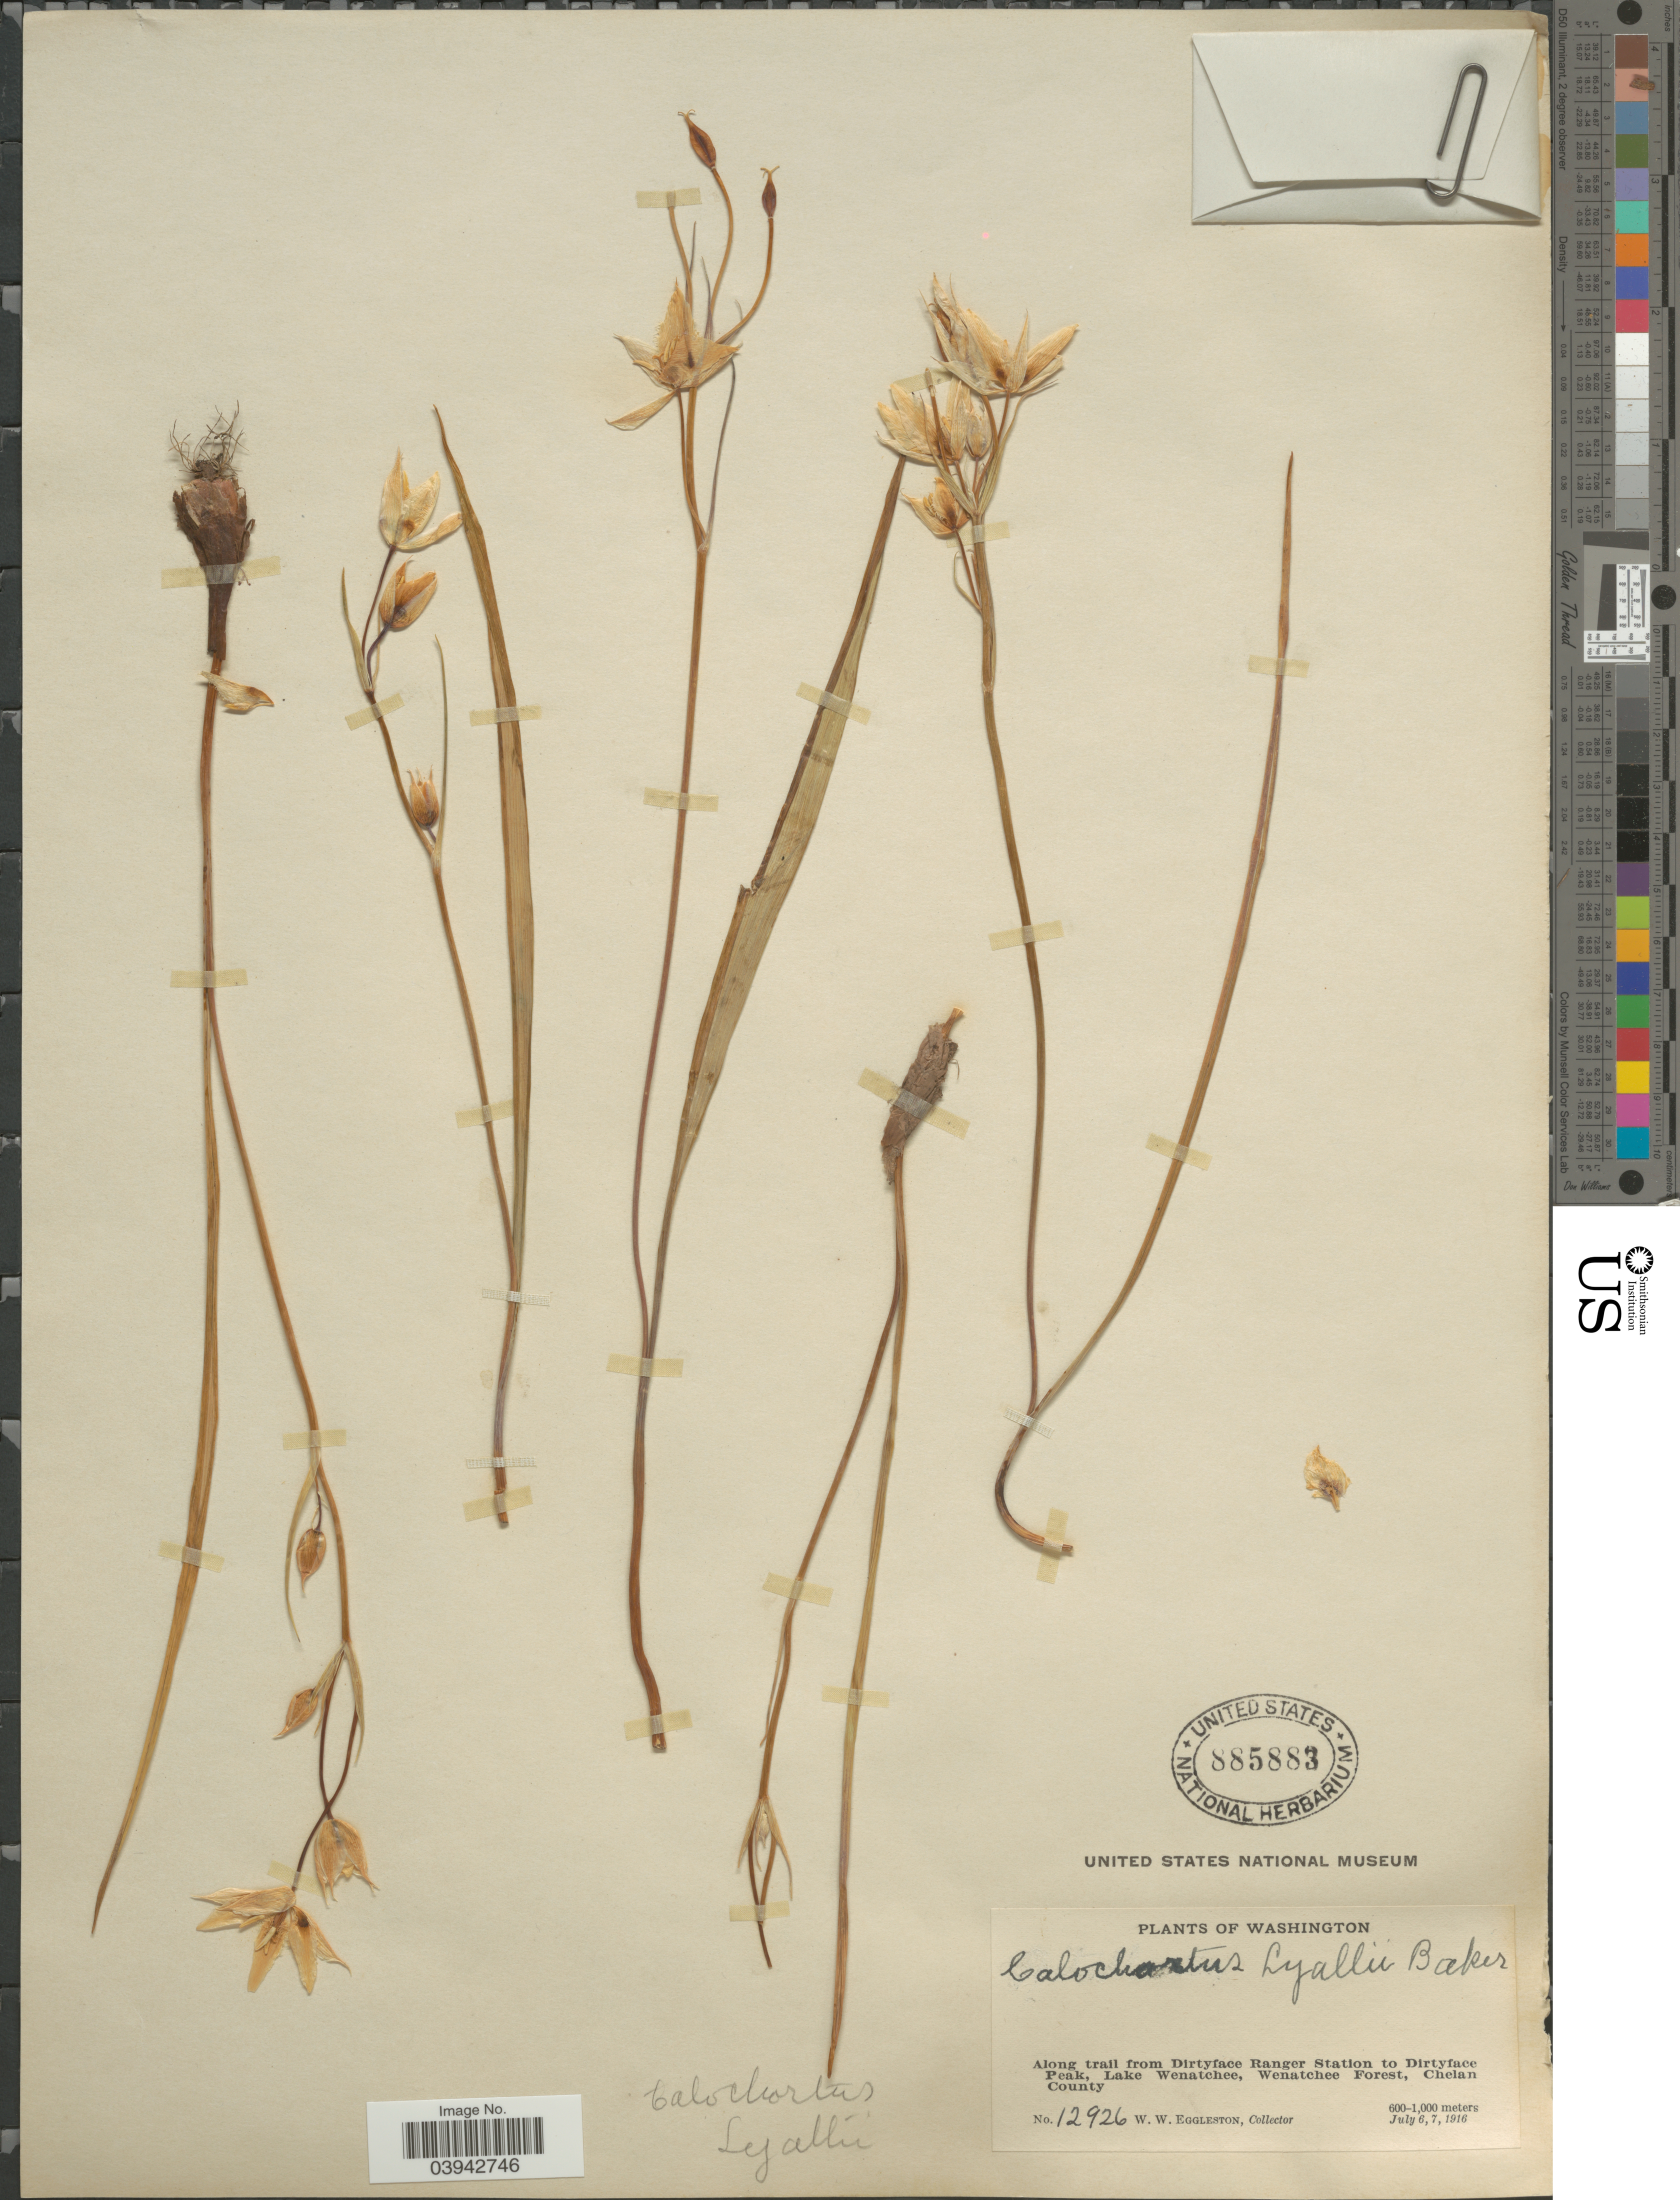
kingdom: Plantae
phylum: Tracheophyta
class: Liliopsida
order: Liliales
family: Liliaceae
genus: Calochortus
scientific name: Calochortus lyallii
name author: Baker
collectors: W. W. Eggleston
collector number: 12926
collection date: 1916-07-06/1916-07-07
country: United States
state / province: Washington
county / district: Chelan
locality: Along trail from Dirtyface Ranger Station to Dirtyface Peak, Lake Wenatchee, Wenatchee Forest, Chelan County.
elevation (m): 600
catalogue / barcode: US 885883